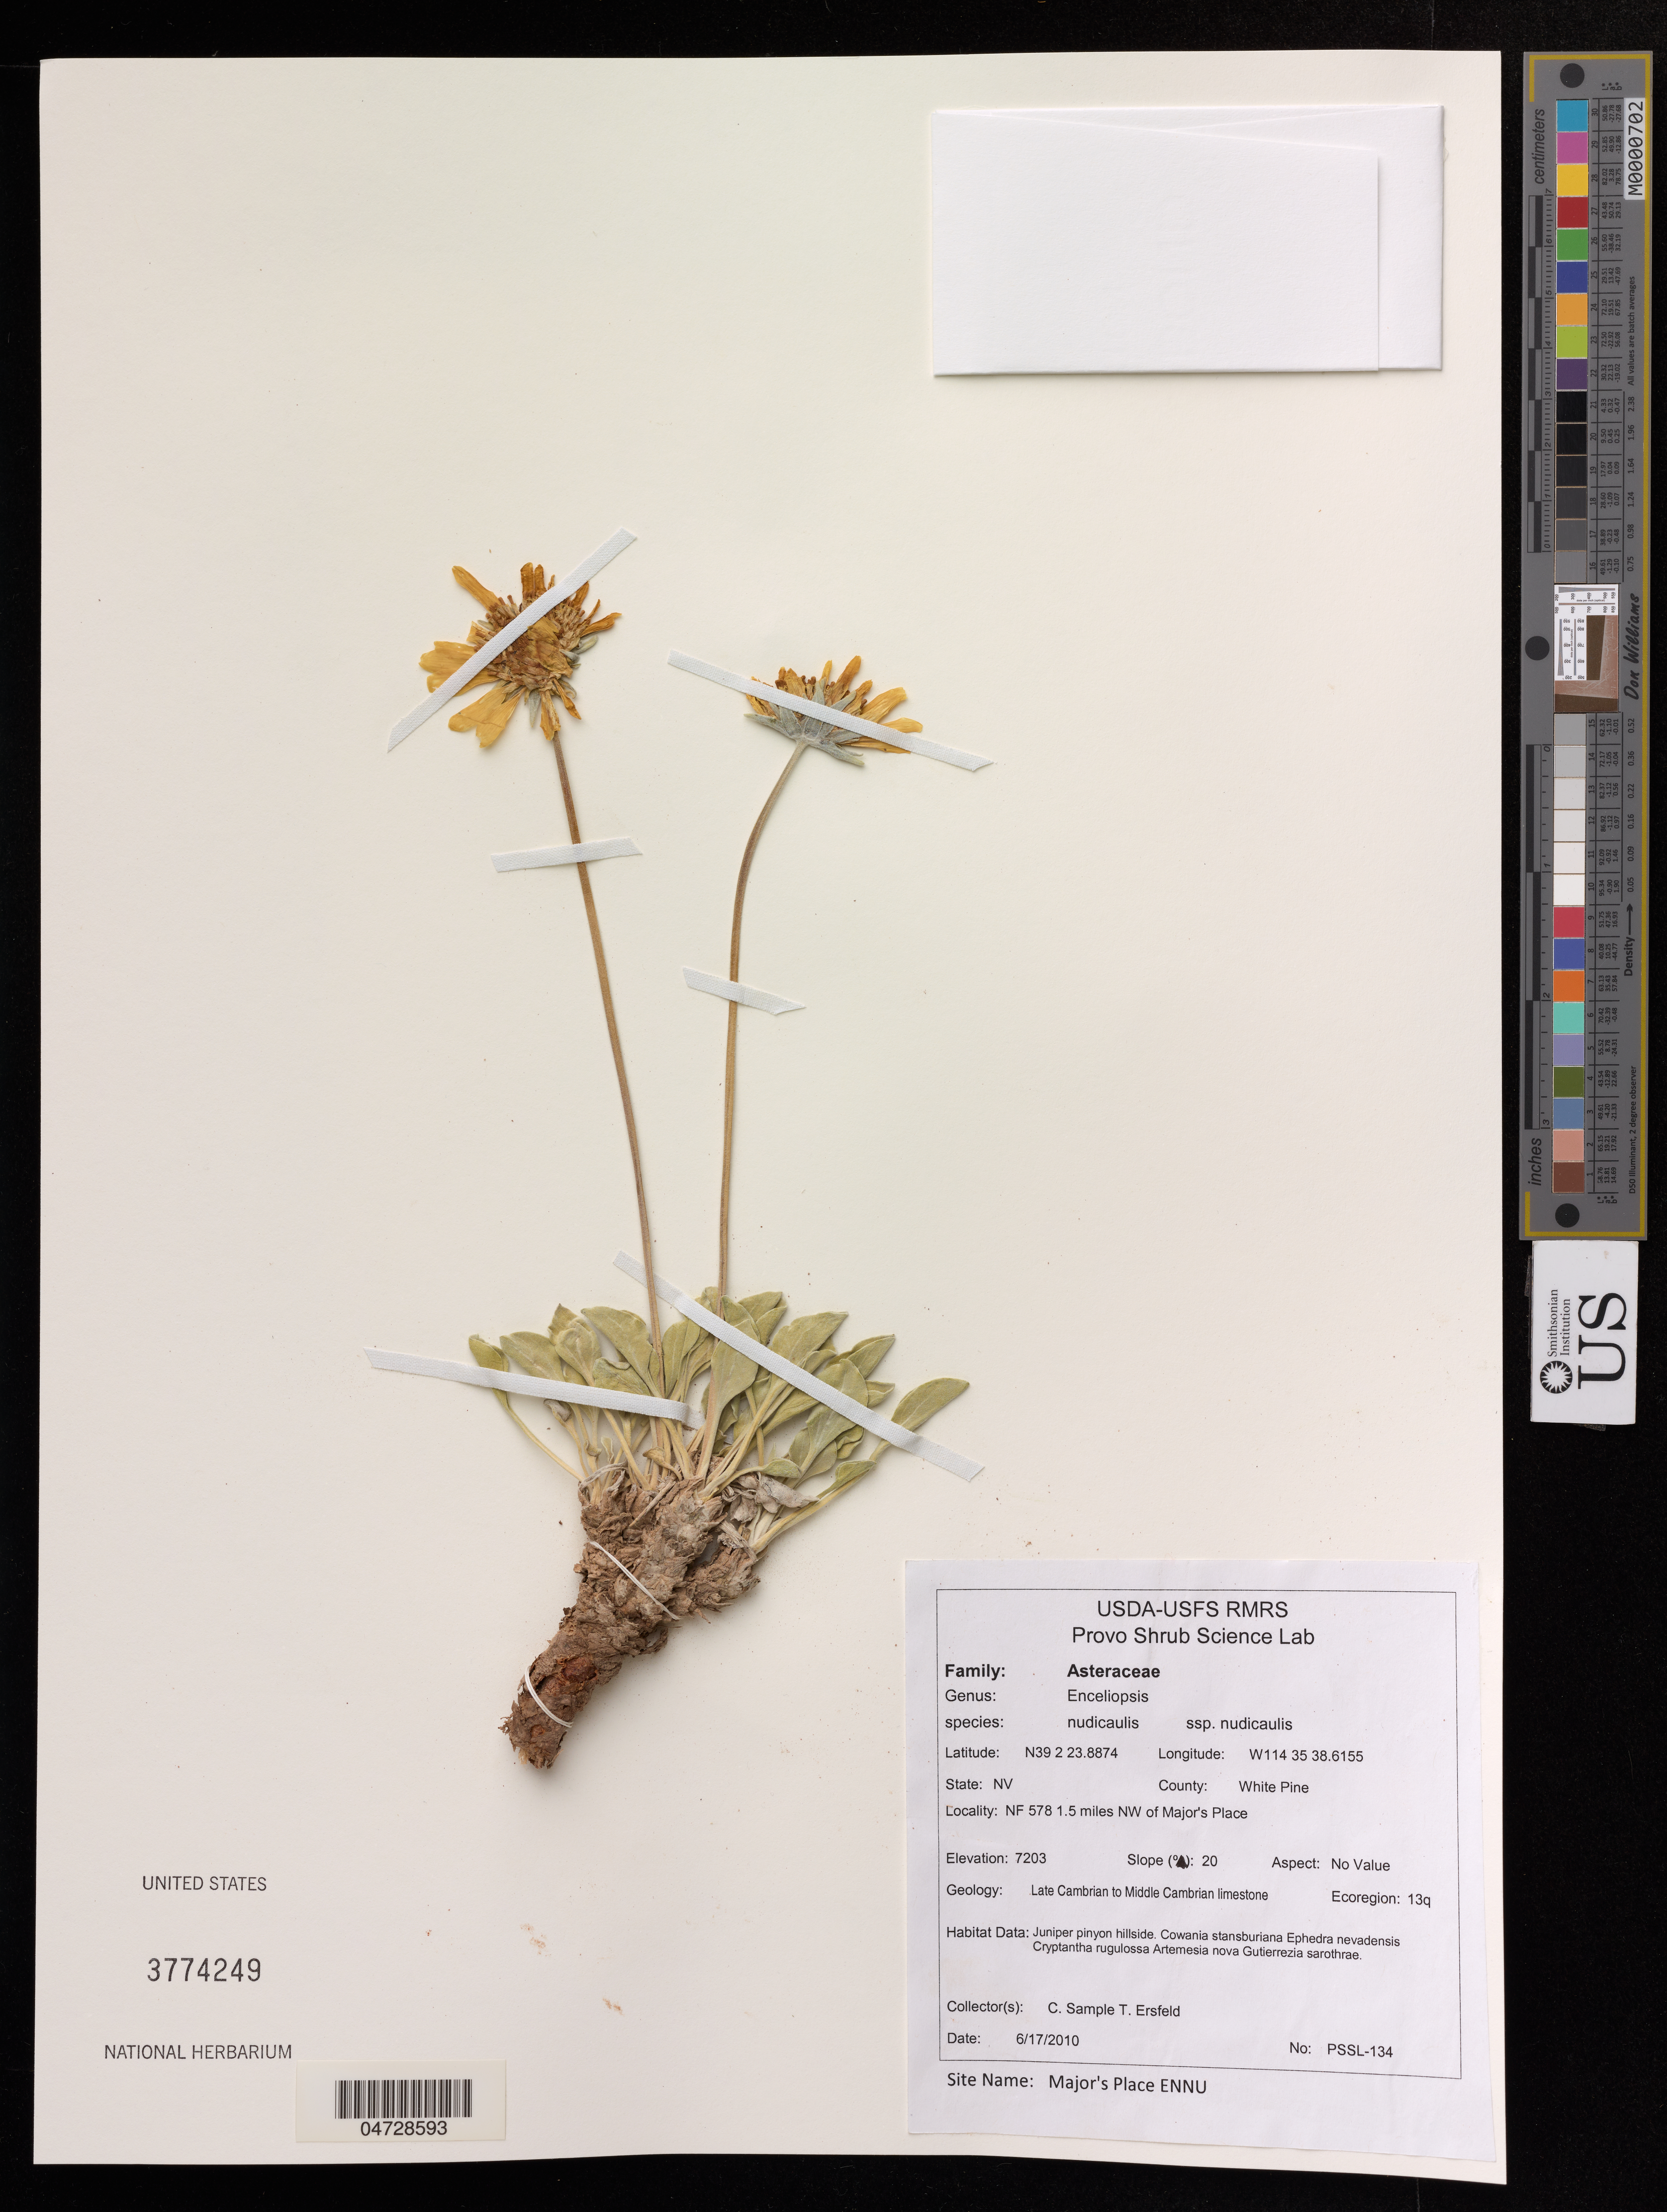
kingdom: Plantae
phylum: Tracheophyta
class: Magnoliopsida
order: Asterales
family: Asteraceae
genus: Enceliopsis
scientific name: Enceliopsis nudicaulis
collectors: C. Sample & T. Ersfeld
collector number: PSSL-134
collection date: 2010-06-17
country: United States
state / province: Nevada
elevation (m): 2195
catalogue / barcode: US 3774249